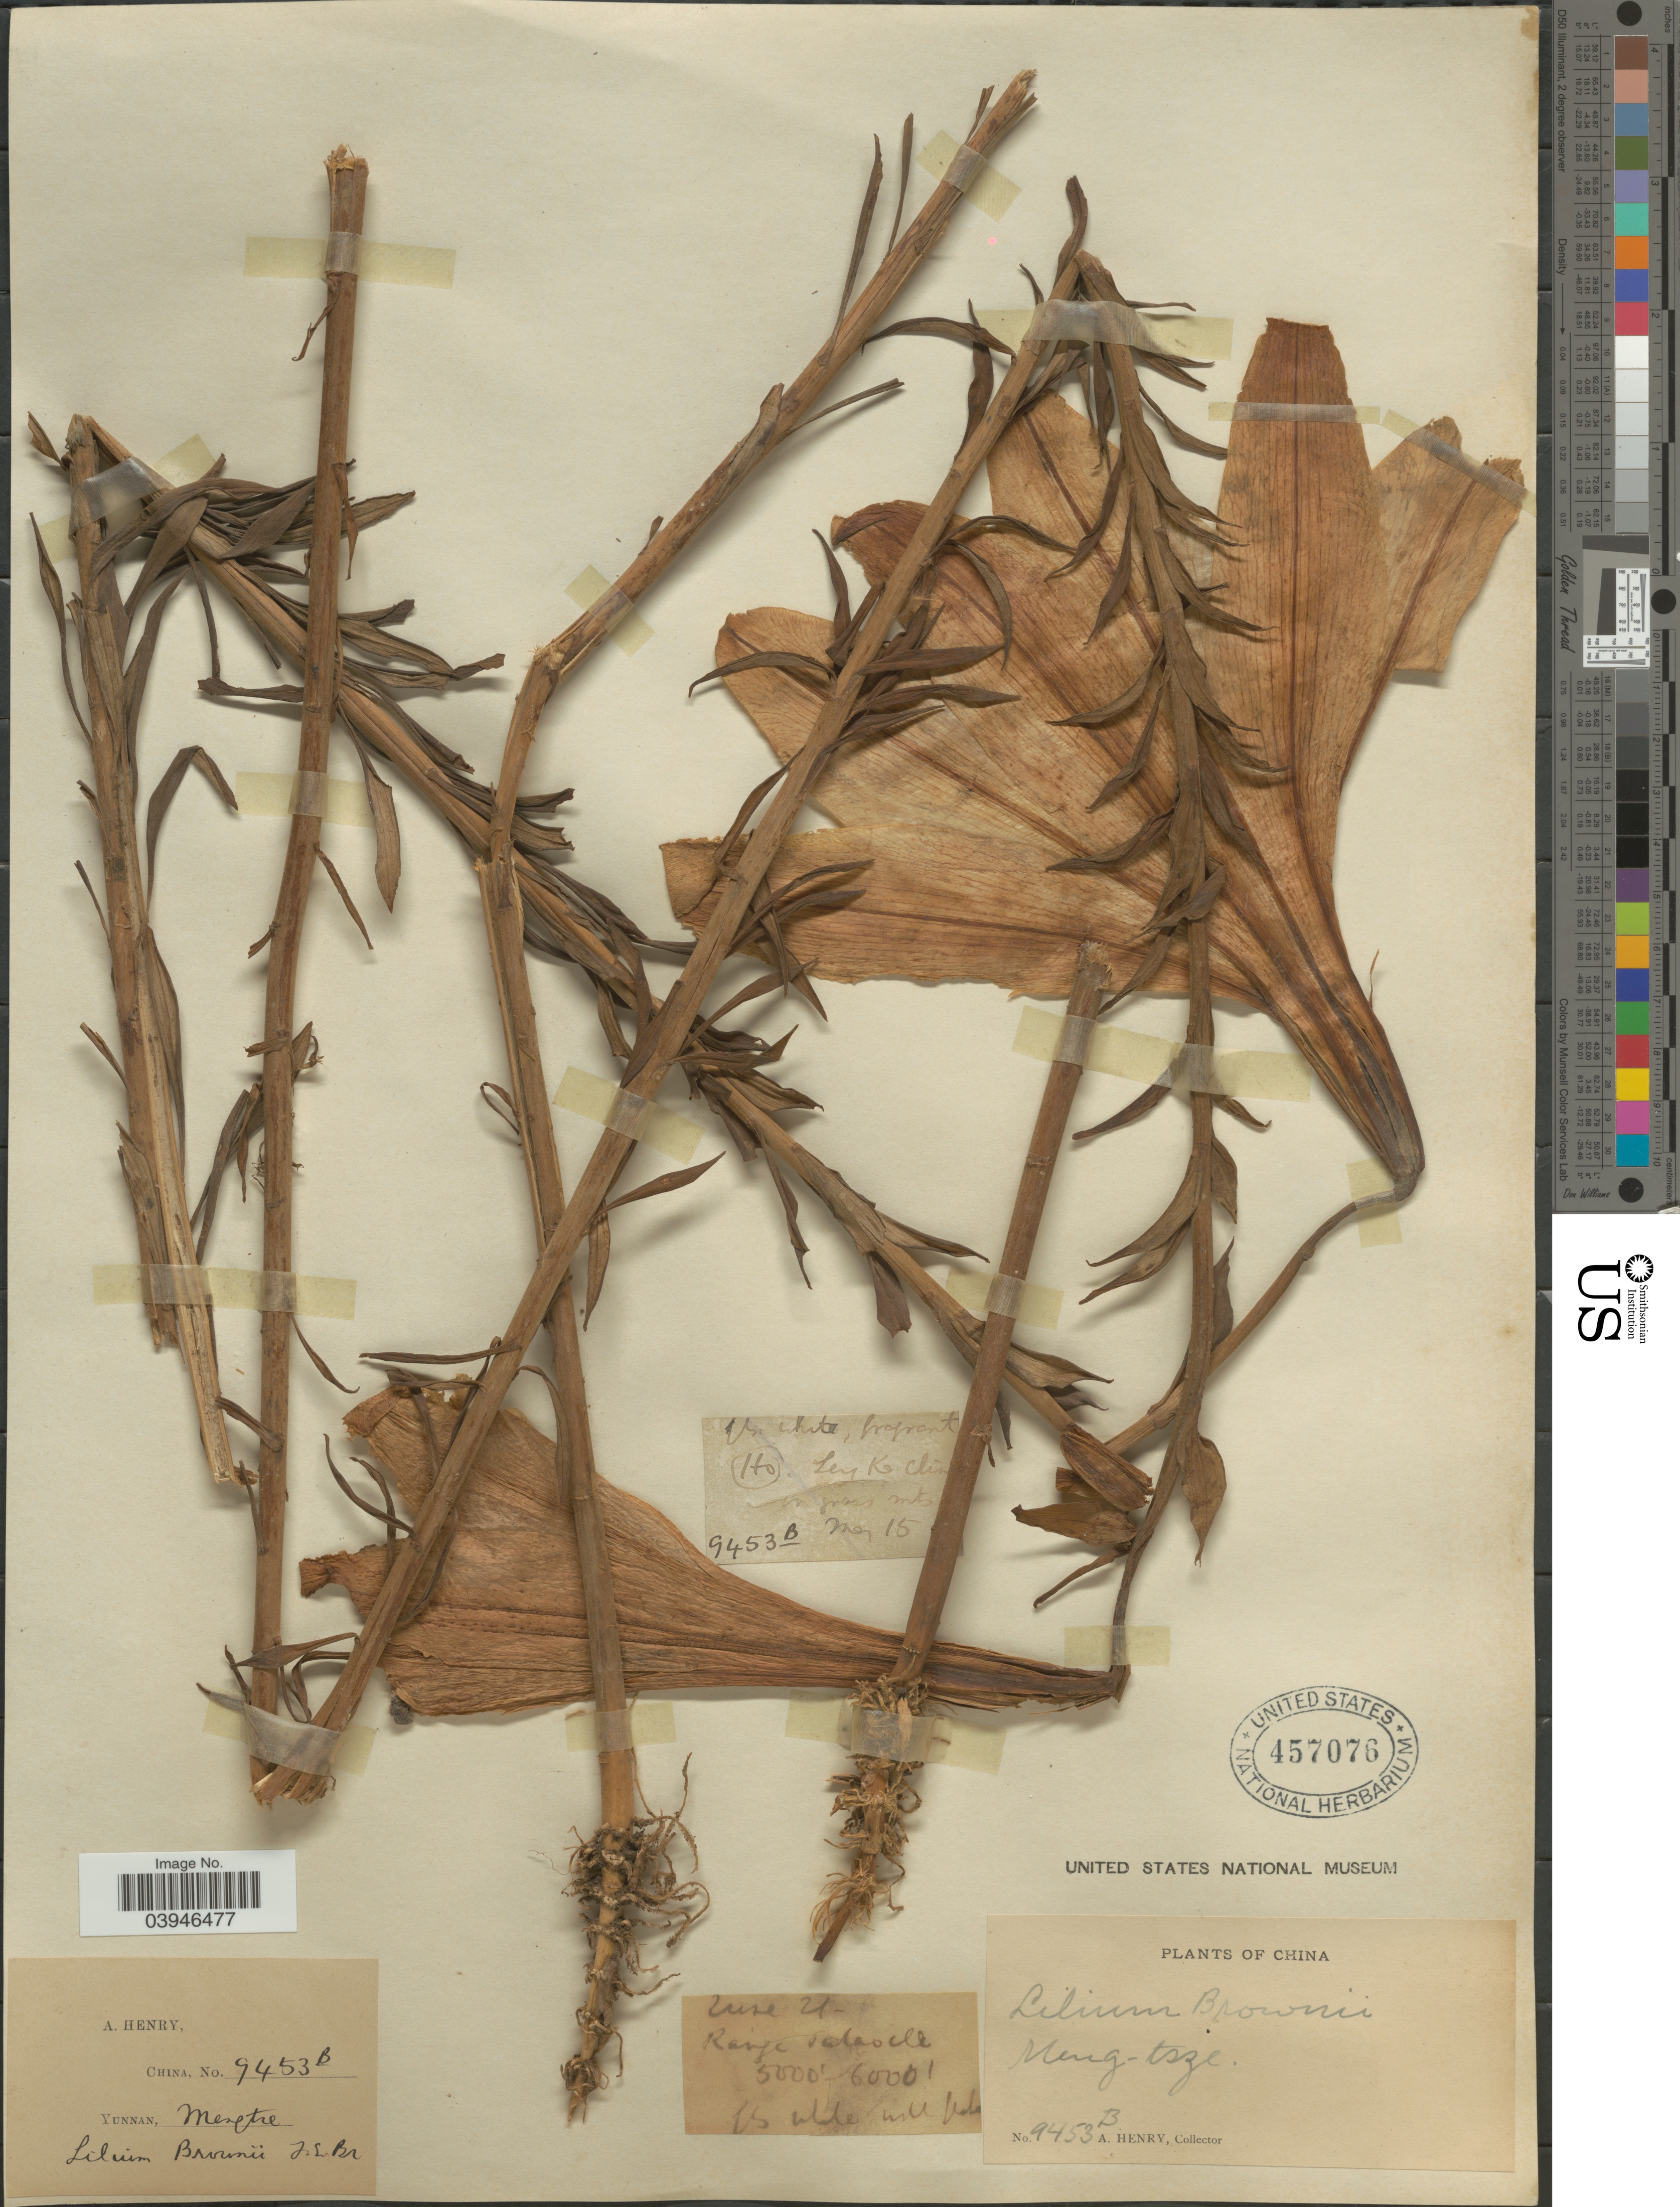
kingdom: Plantae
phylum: Tracheophyta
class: Liliopsida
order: Liliales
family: Liliaceae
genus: Lilium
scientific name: Lilium brownii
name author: F.E. Br. ex Miellez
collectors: A. Henry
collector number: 9453 B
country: China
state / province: Yunnan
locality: Meng-tsze. May 5 - Leng Ke Cling. Ho; June 21 - Range Palao cle.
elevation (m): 1524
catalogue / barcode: US 457076